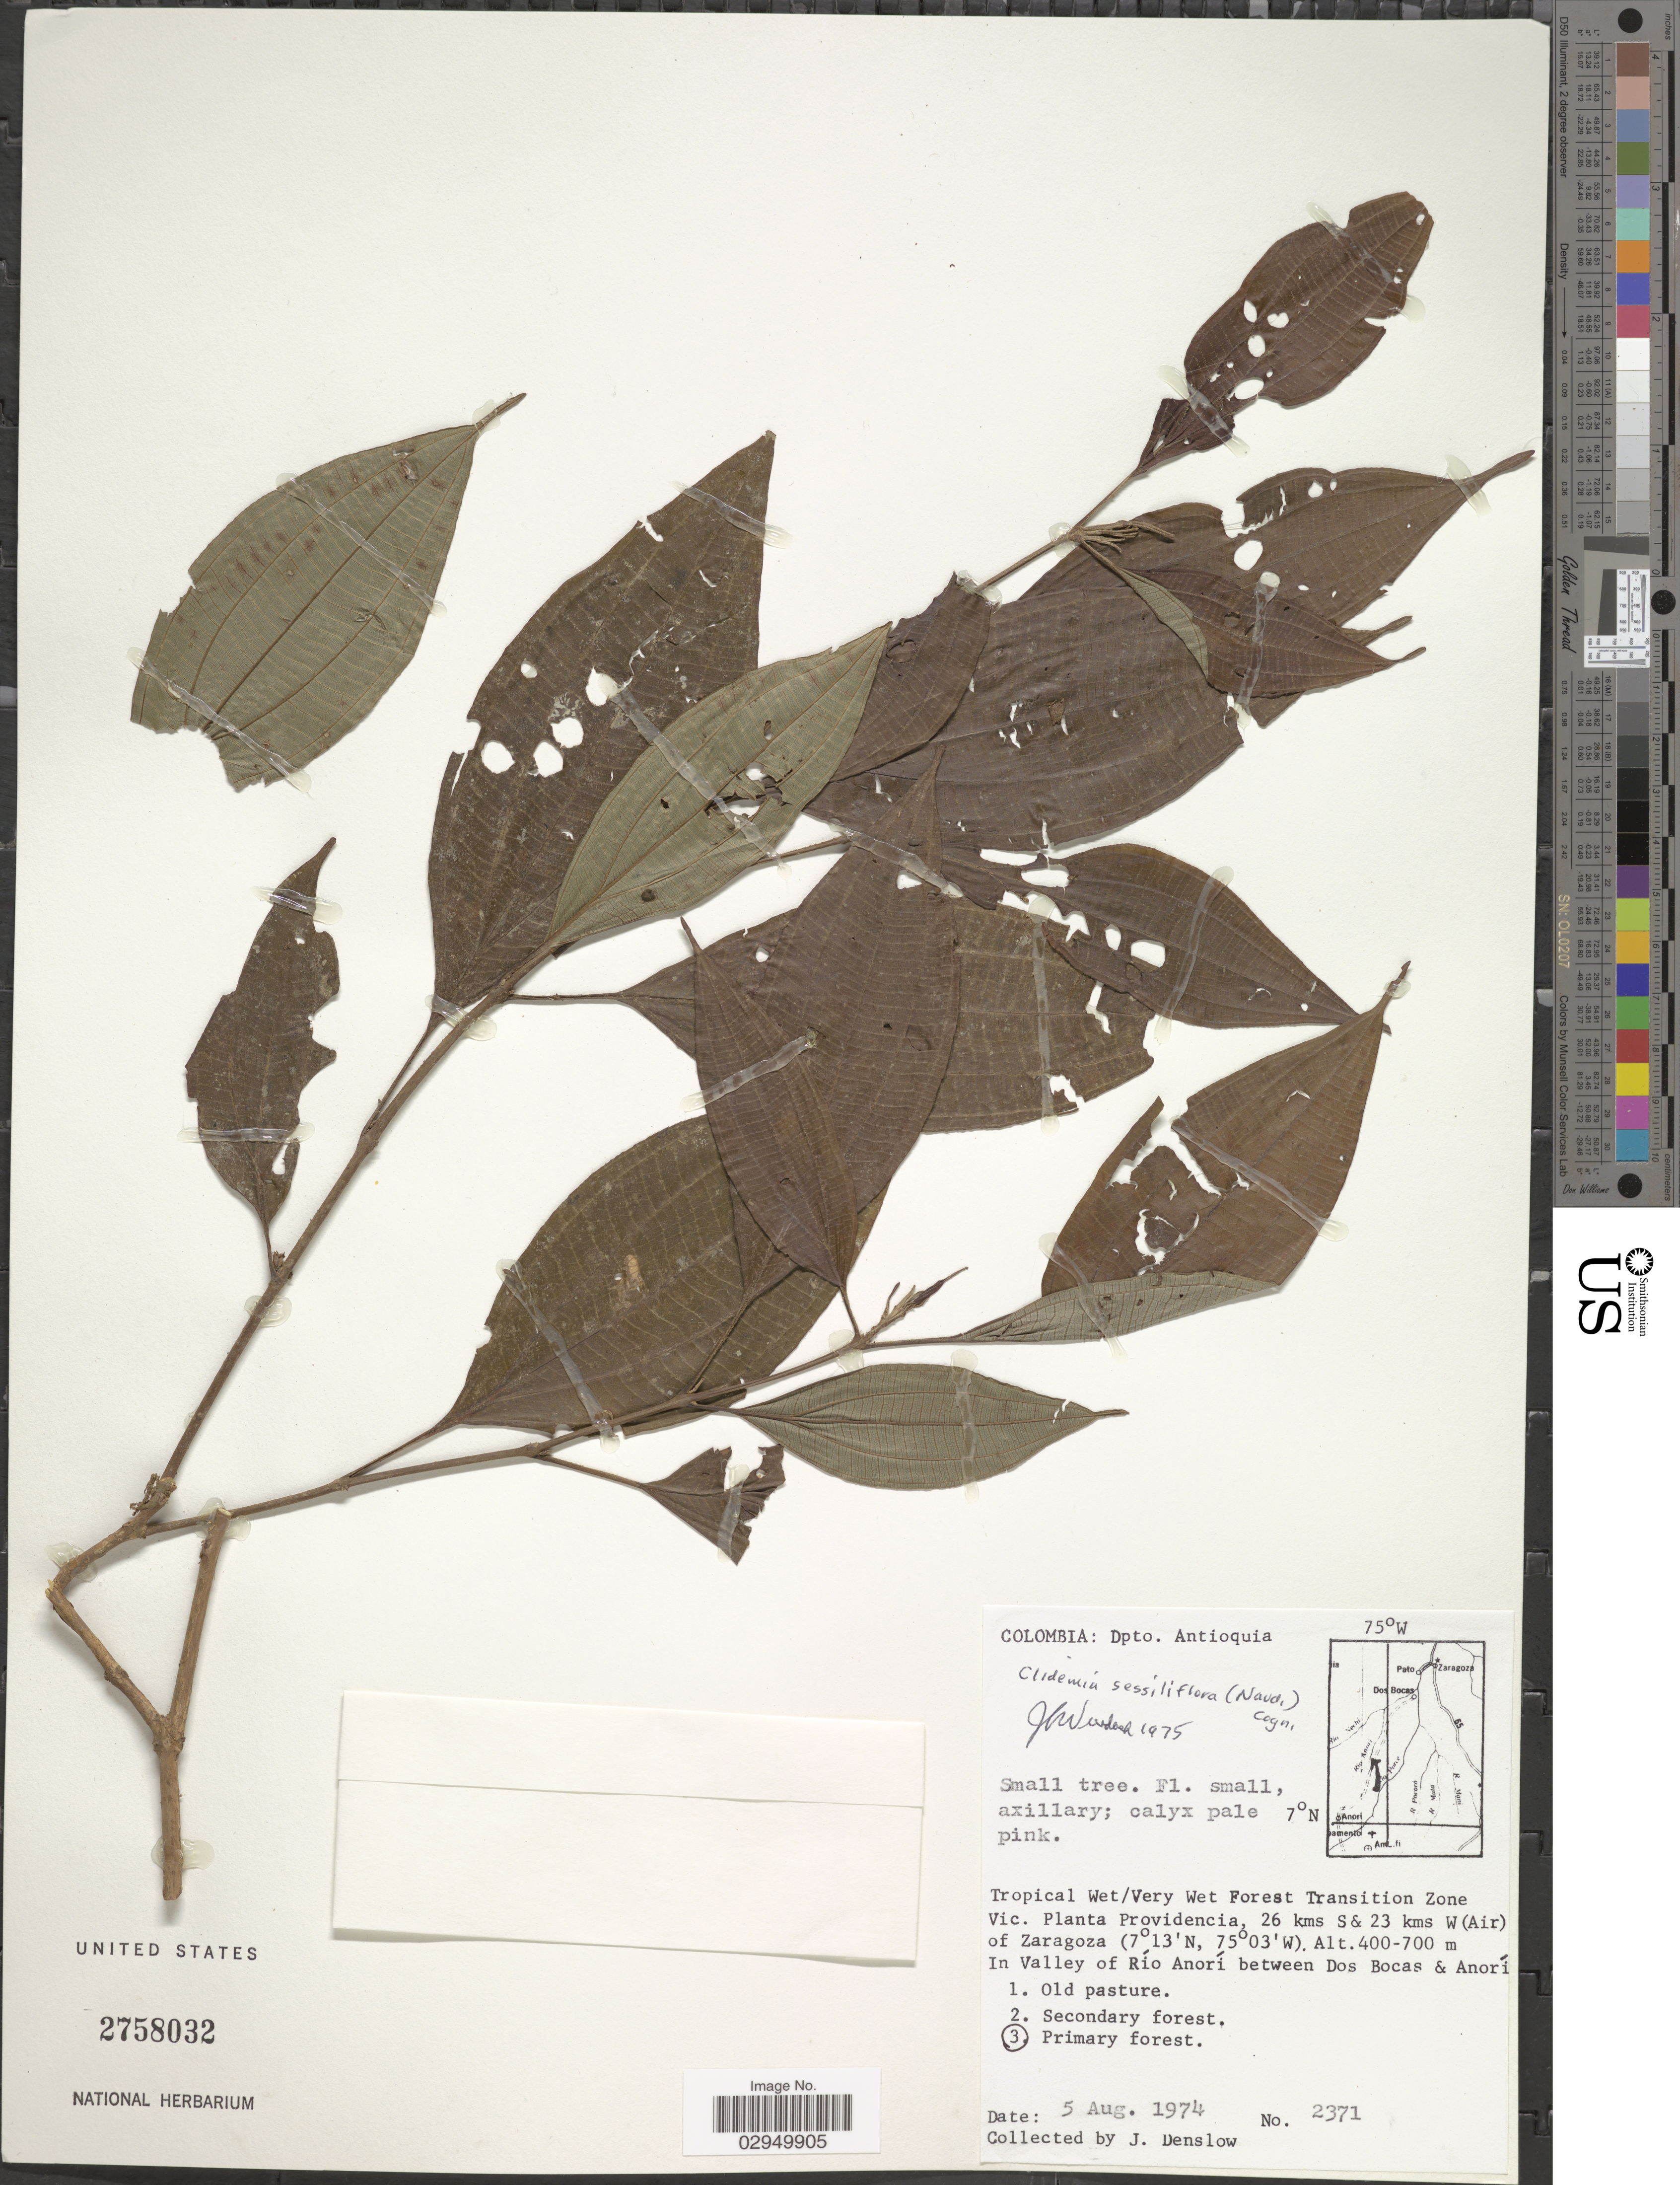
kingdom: Plantae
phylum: Tracheophyta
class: Magnoliopsida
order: Myrtales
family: Melastomataceae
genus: Clidemia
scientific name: Clidemia sessiliflora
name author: (Naudin) Cogn.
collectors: J. Denslow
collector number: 2371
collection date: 1974-08-05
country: Colombia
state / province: Antioquia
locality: Dpto. Antioquia. Tropical Wet/Very Wet Forest Transition Zone. Vic. Planta Providencia, 26 kms S & 23 kms W (Air) of Zaragoza. In Valley of Río Anorí between Dos Bocas & Anorí.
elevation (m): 400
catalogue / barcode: US 2758032